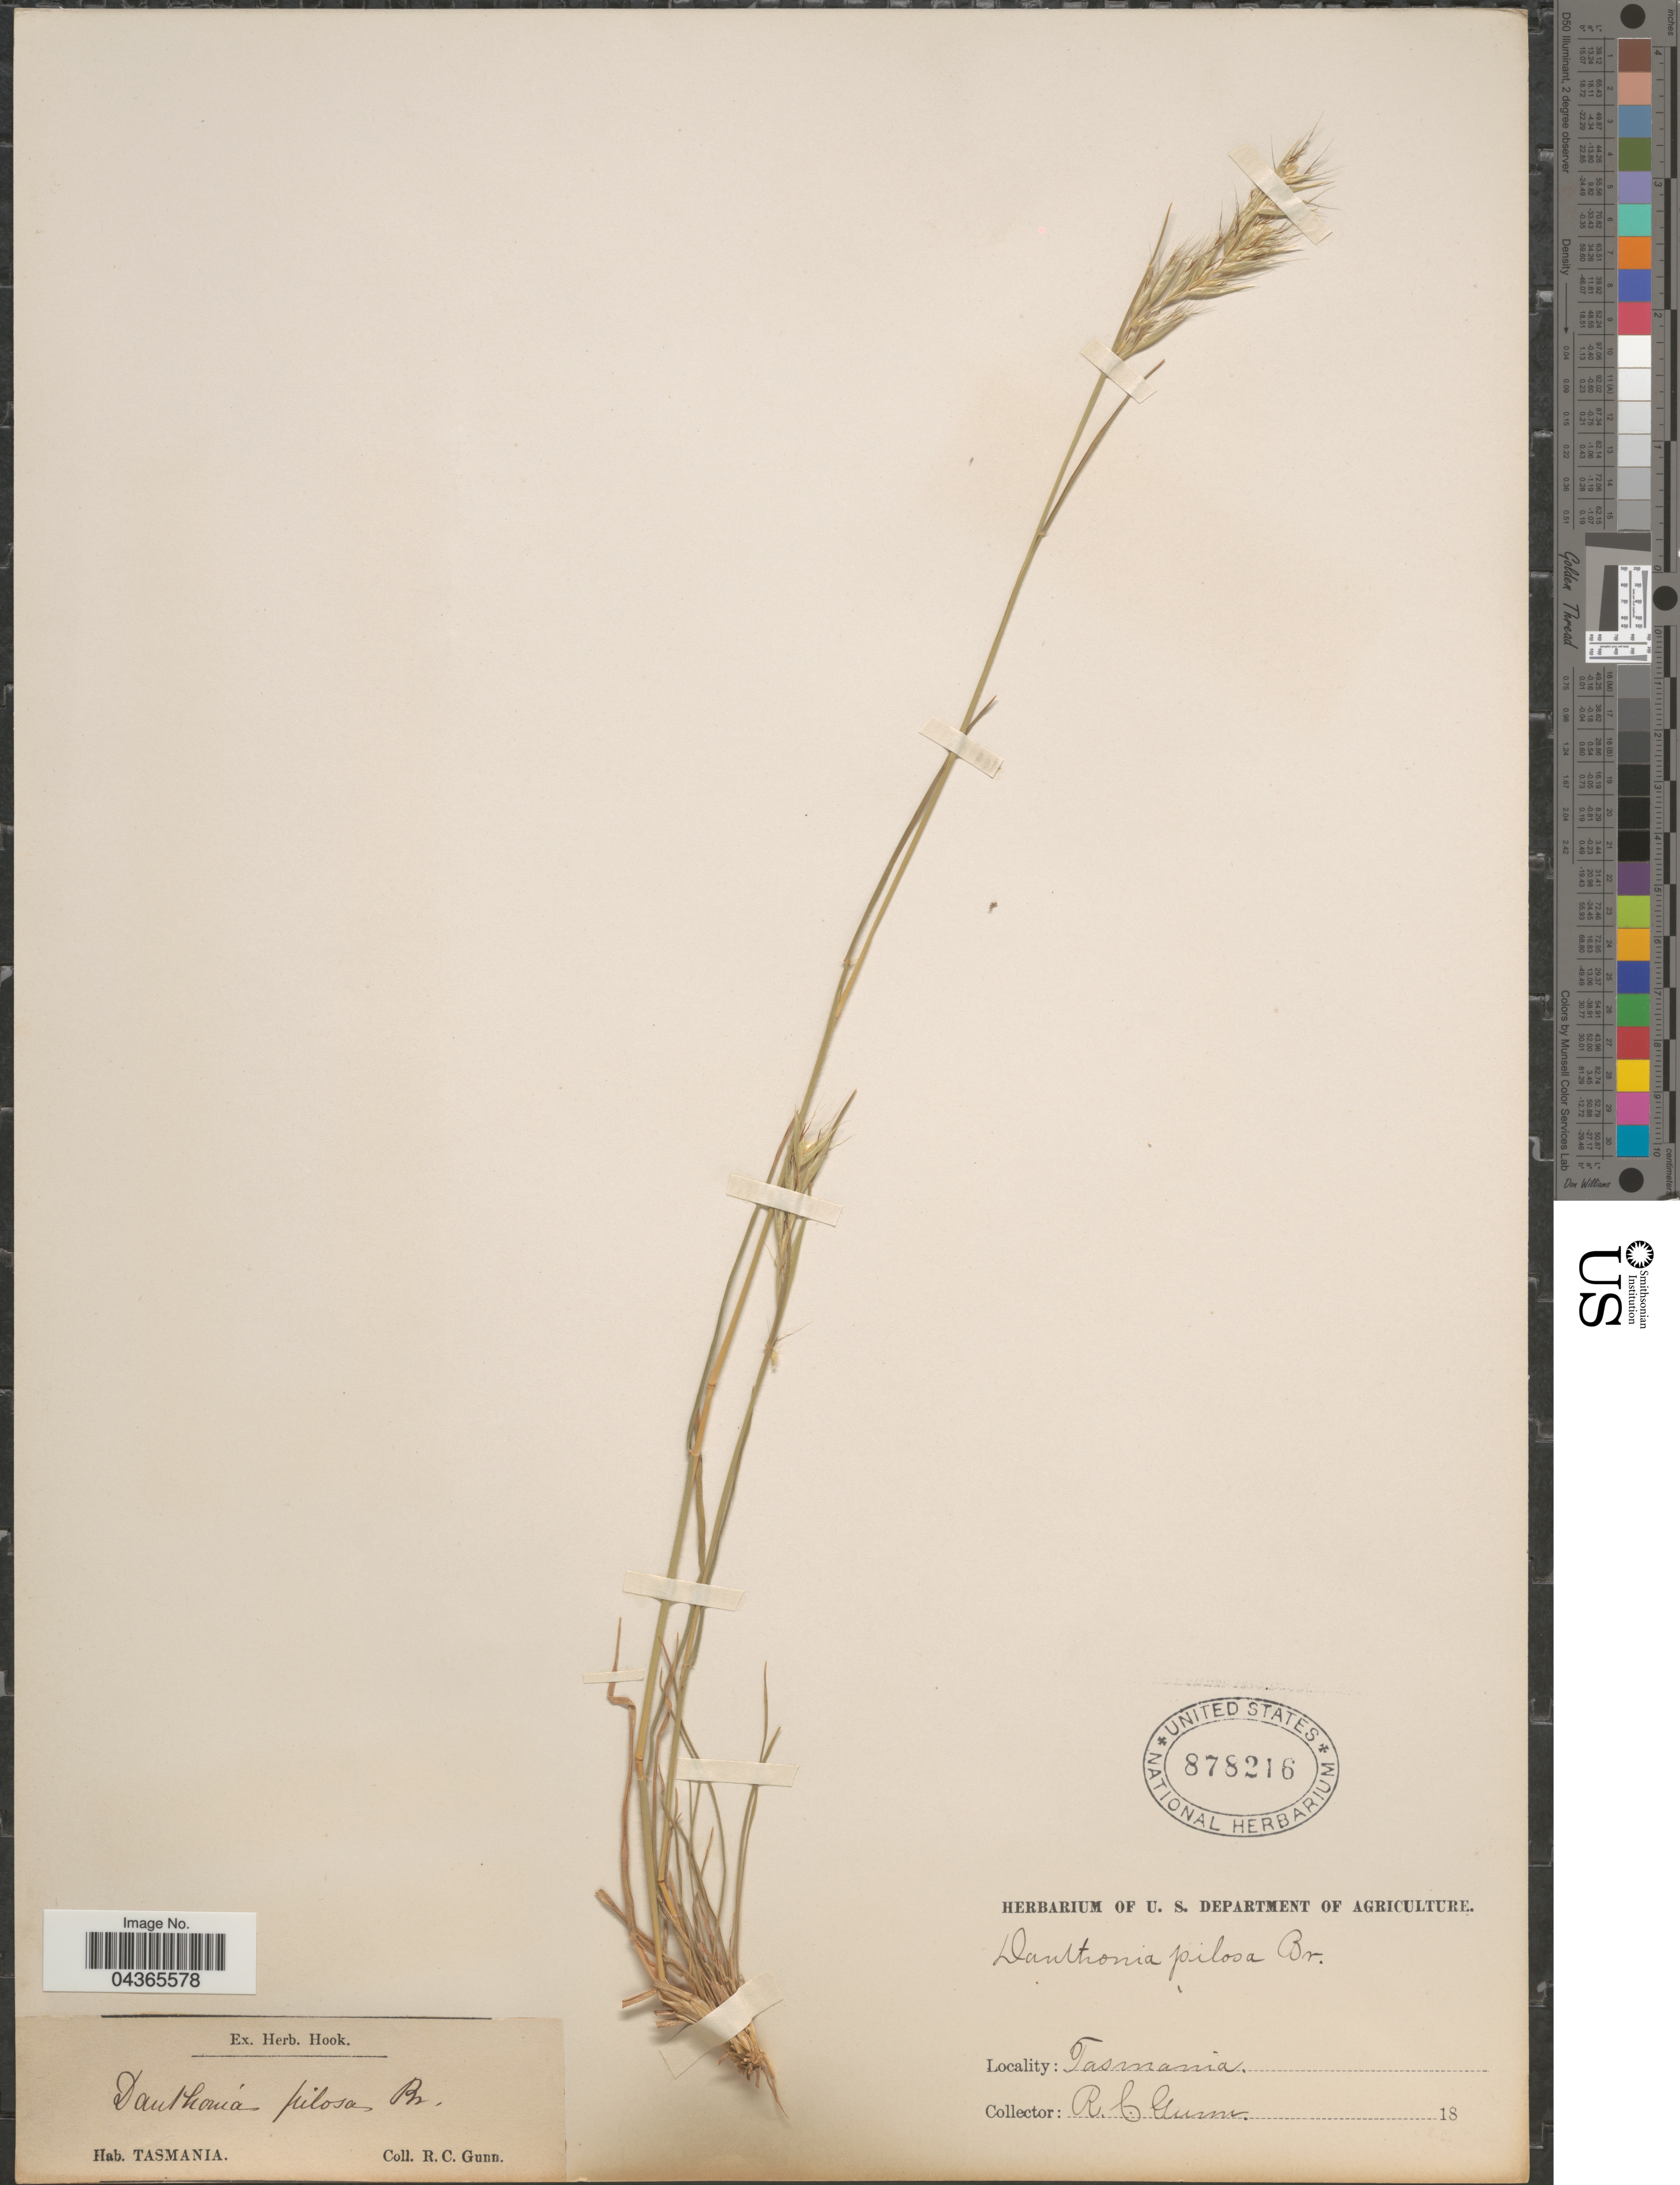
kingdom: Plantae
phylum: Tracheophyta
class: Liliopsida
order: Poales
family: Poaceae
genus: Rytidosperma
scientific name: Rytidosperma pilosum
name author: (R. Br.) Connor & Edgar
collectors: R. Gunn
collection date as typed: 18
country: Australia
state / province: Tasmania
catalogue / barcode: US 878216